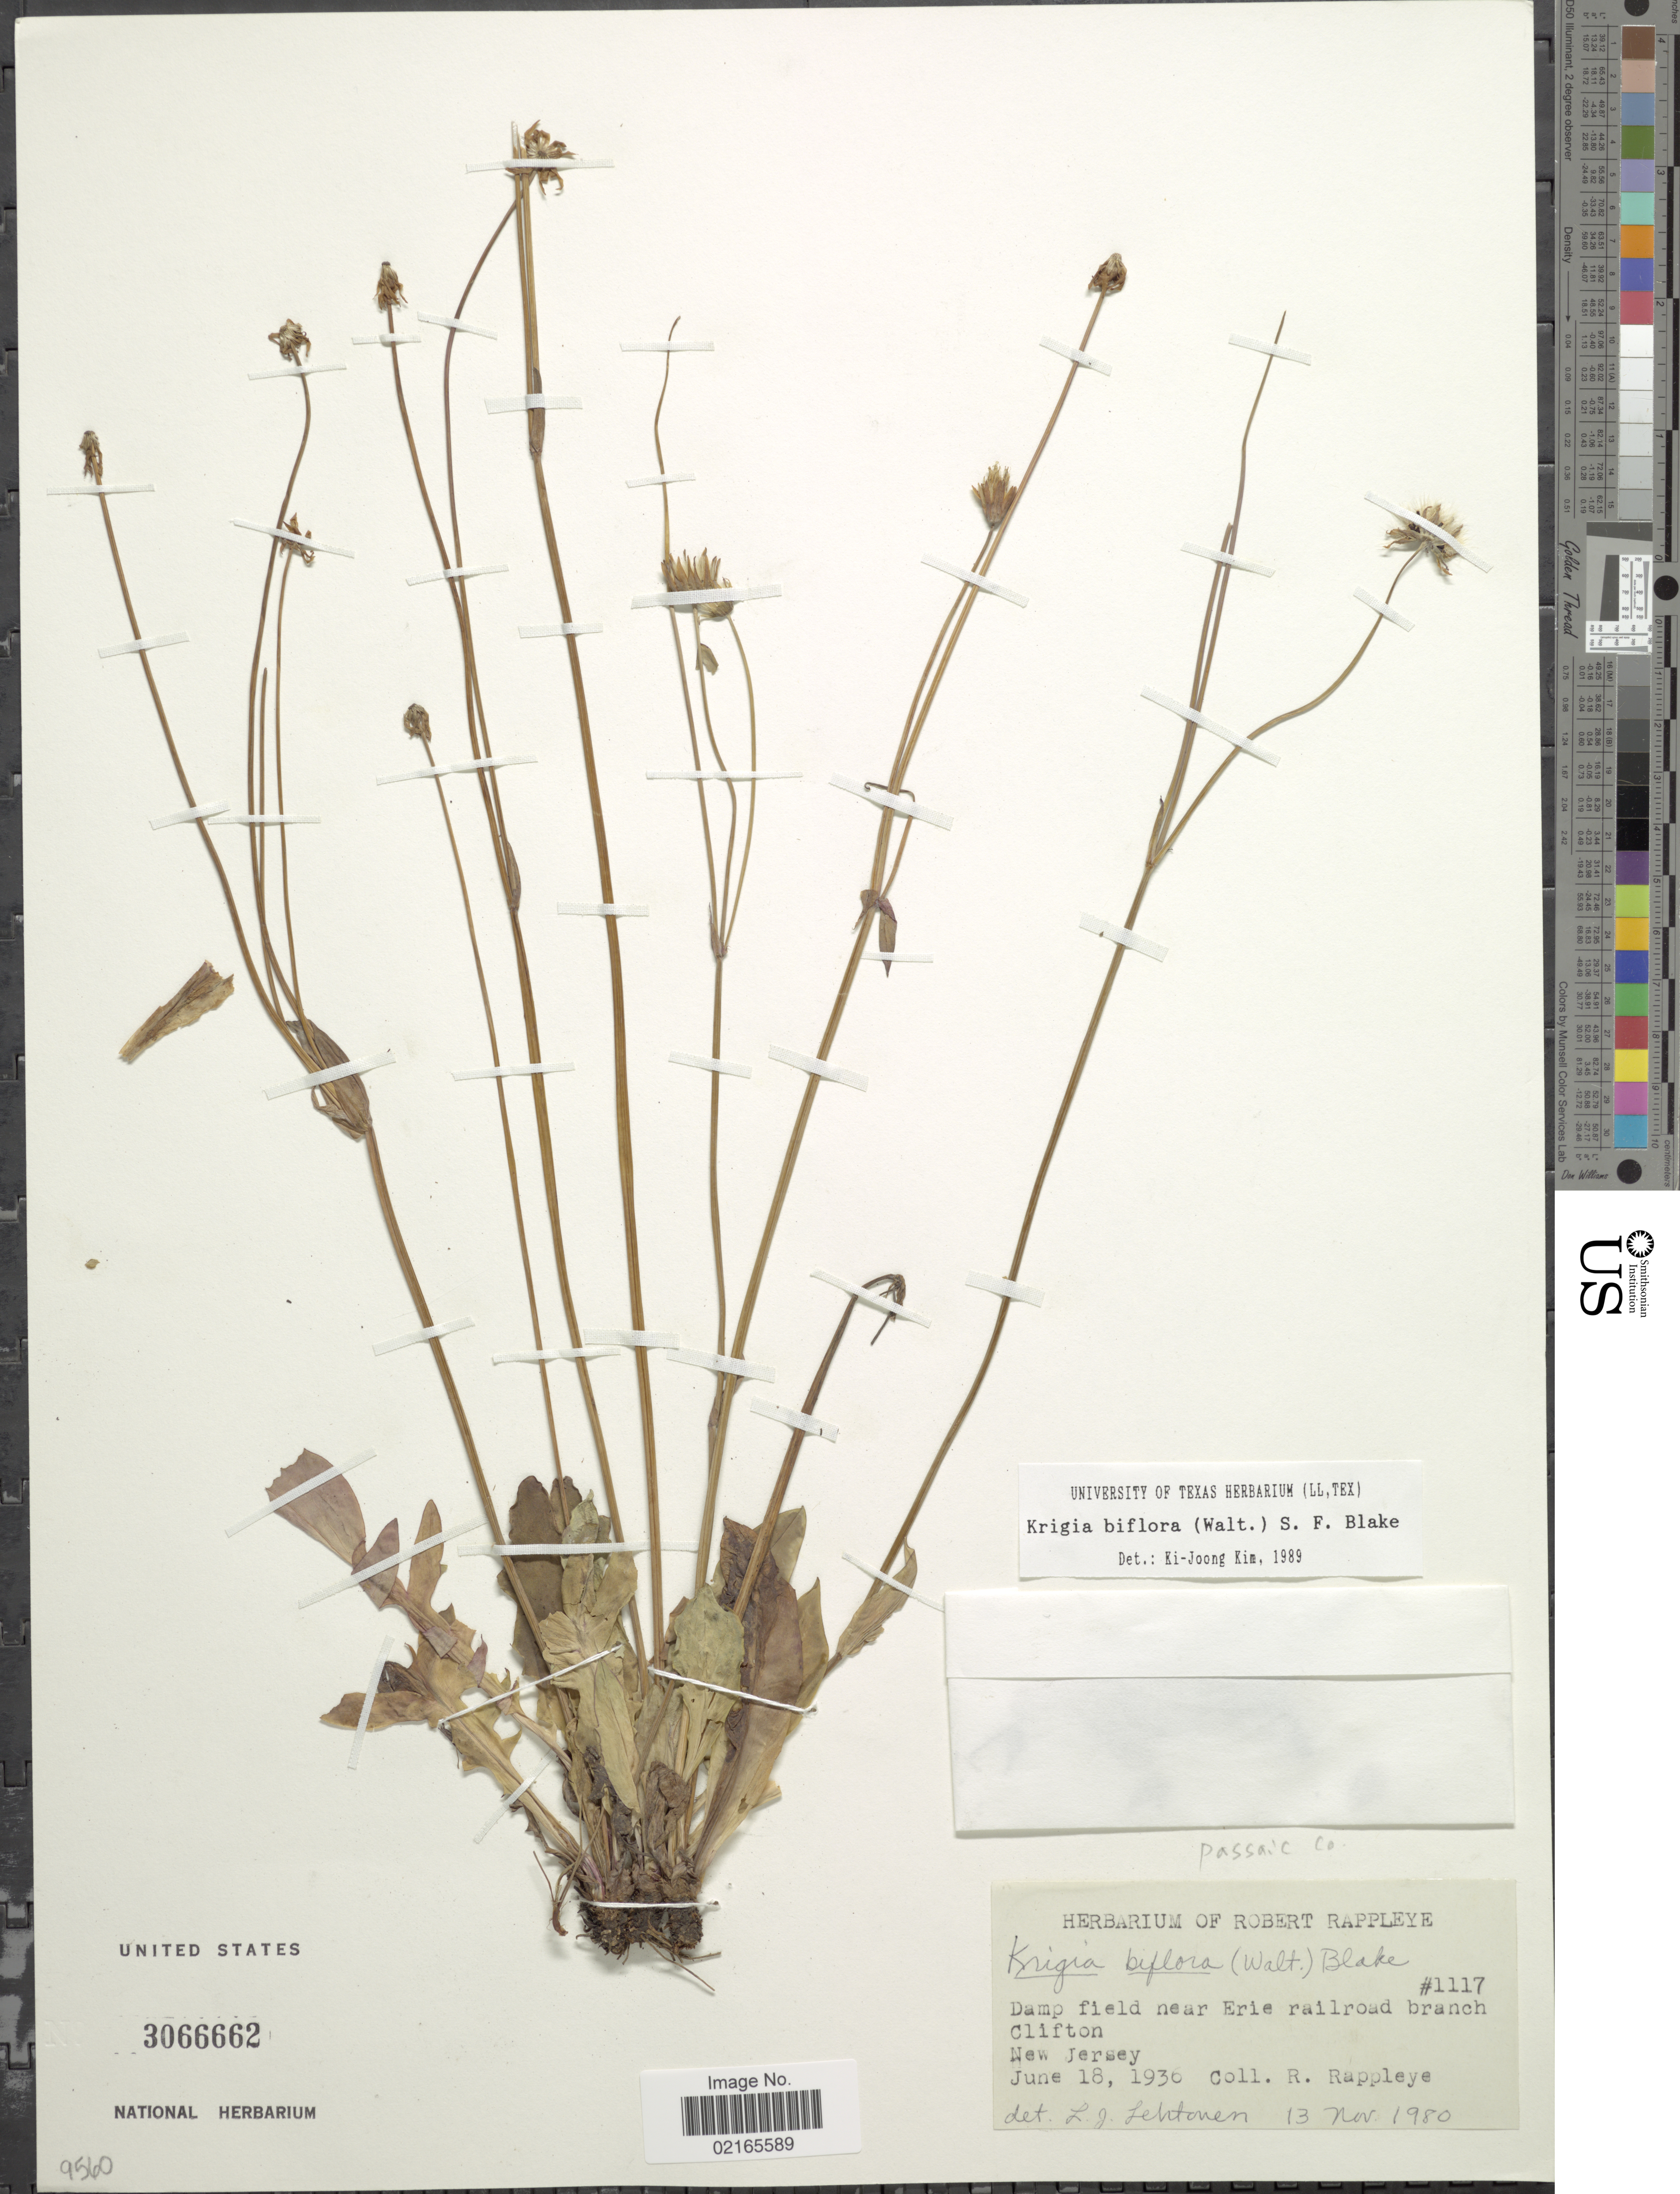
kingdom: Plantae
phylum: Tracheophyta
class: Magnoliopsida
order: Asterales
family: Asteraceae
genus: Krigia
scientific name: Krigia biflora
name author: (Walter) S.F. Blake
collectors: R. Rappleye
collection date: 1936-06-18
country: United States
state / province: New Jersey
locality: Damo field near Erie railroad branch Clifton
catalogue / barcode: US 3066662